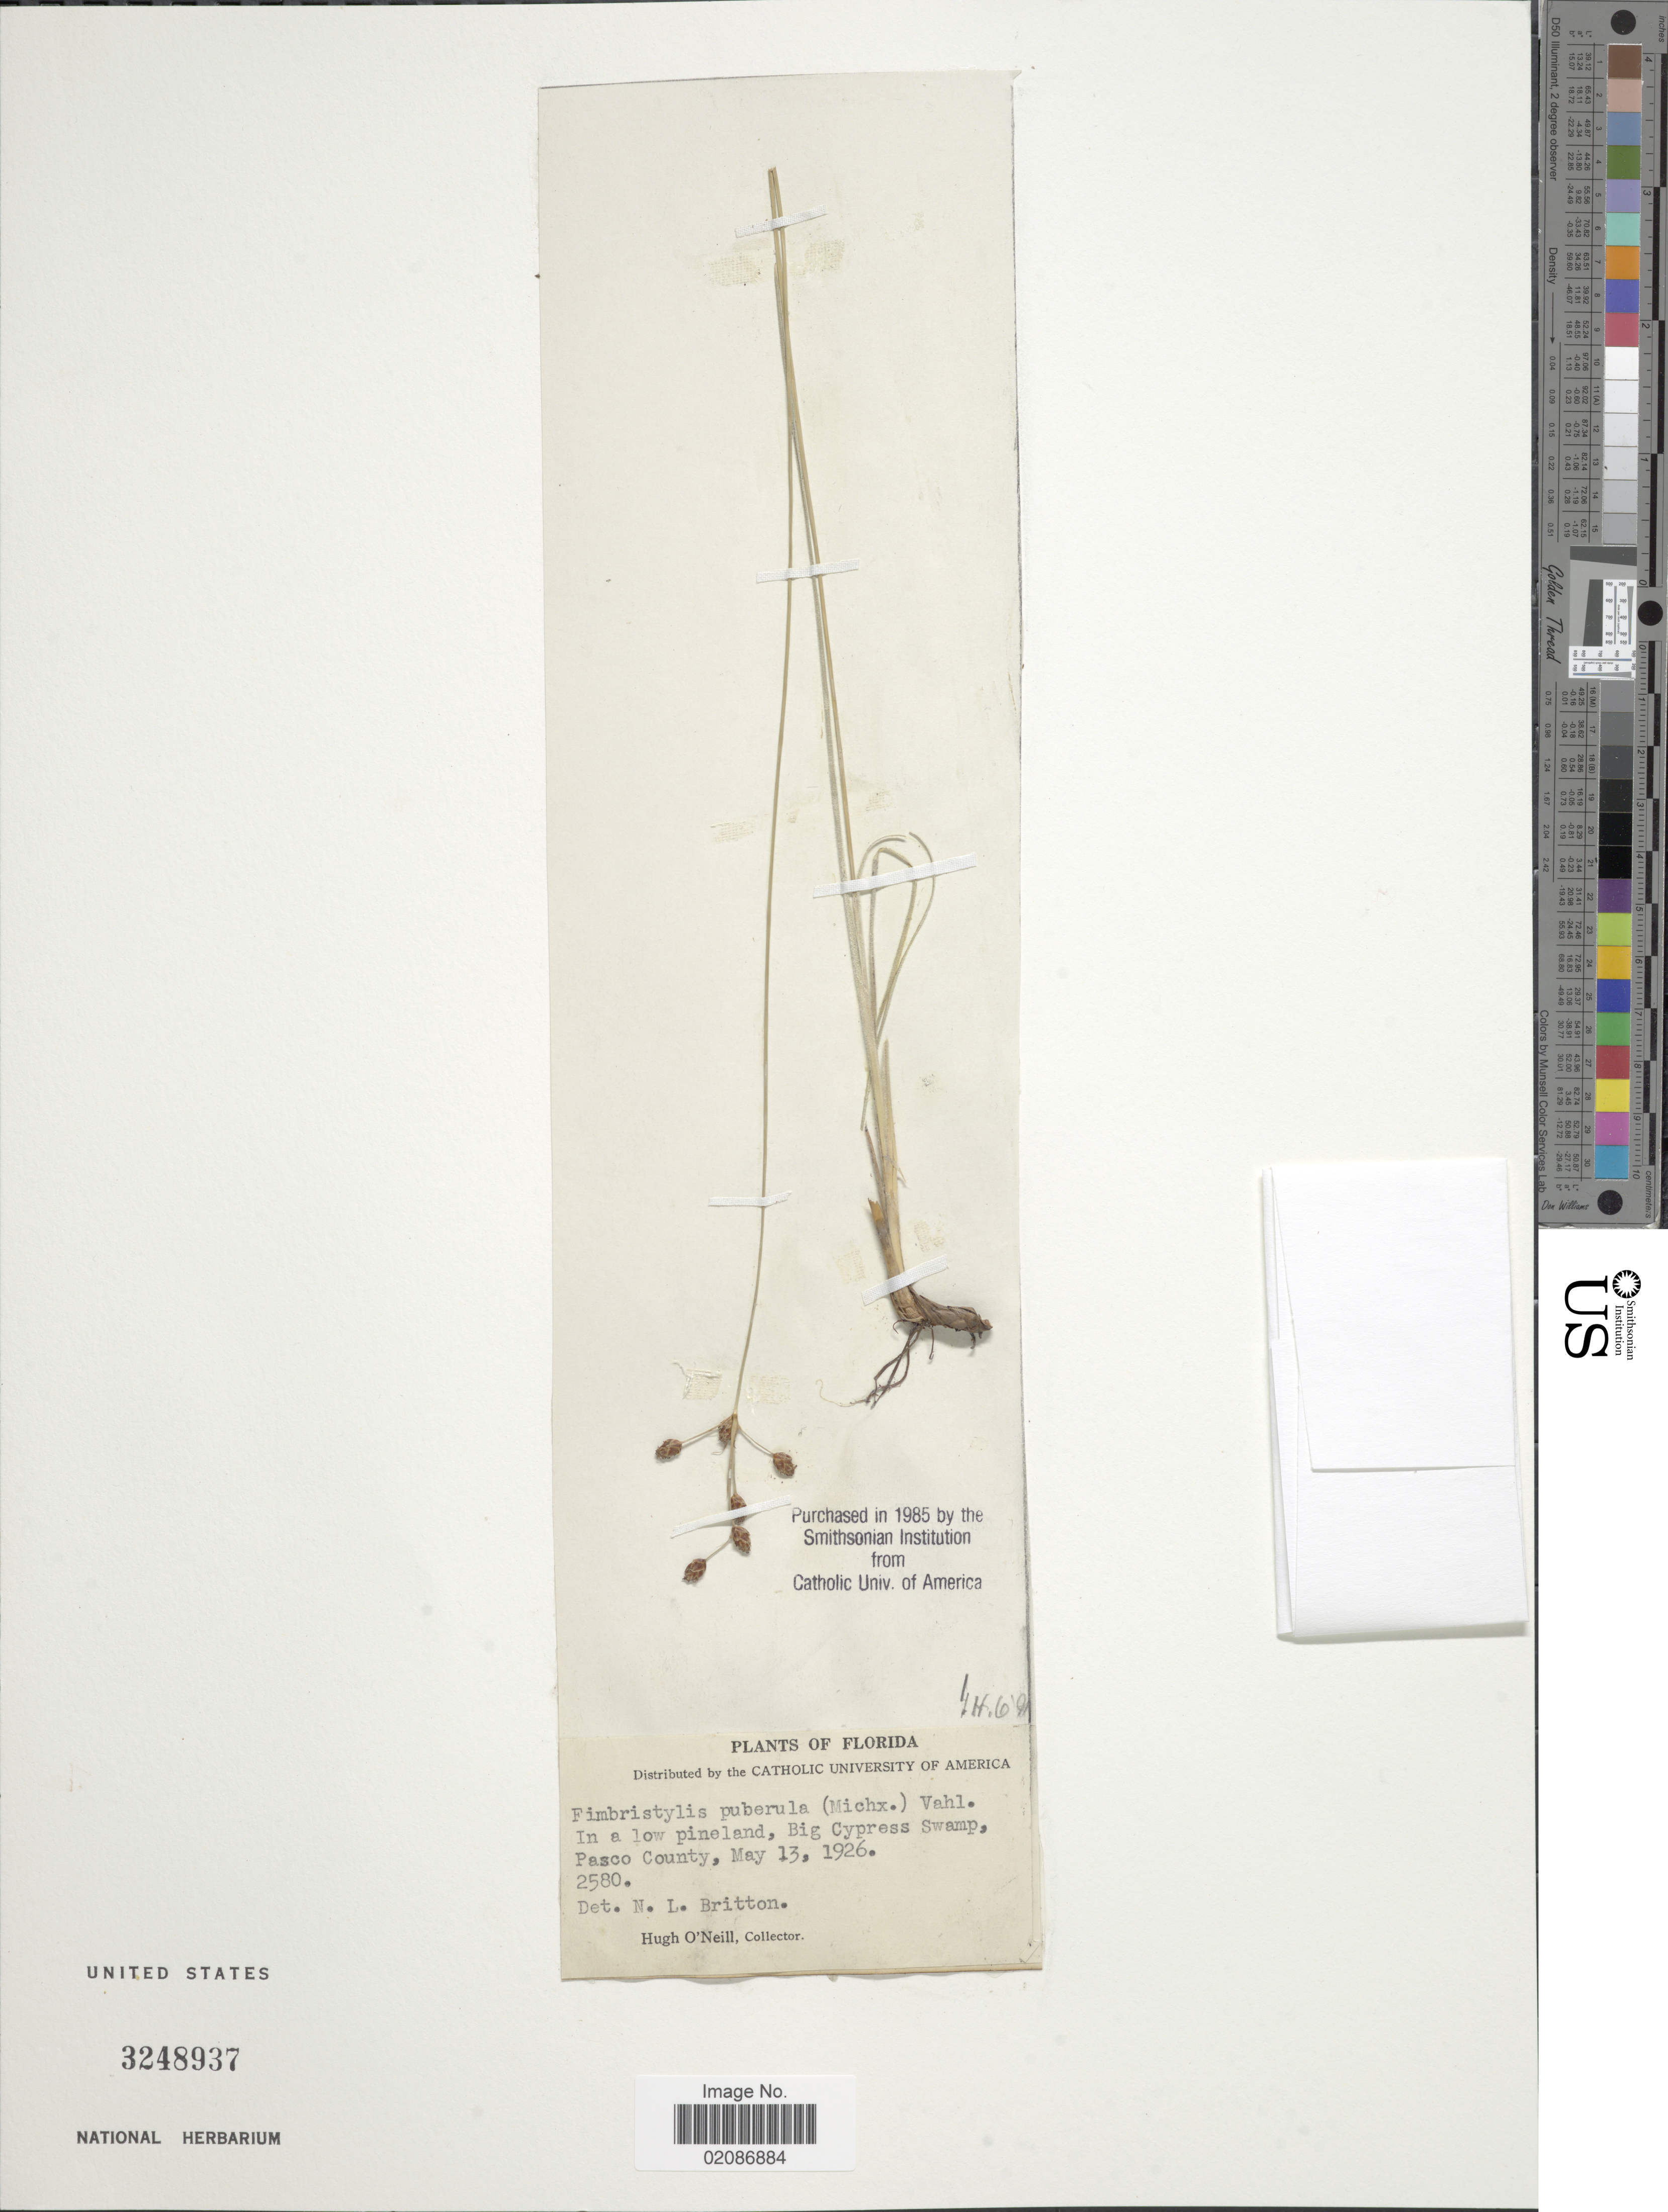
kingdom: Plantae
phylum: Tracheophyta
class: Liliopsida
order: Poales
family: Cyperaceae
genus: Fimbristylis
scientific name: Fimbristylis puberula var. puberula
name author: (Michx.) Vahl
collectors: H. O'Neill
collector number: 2580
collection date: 1926-05-13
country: United States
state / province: Florida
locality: Big Cypress Swamp, Pasco County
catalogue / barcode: US 3248937